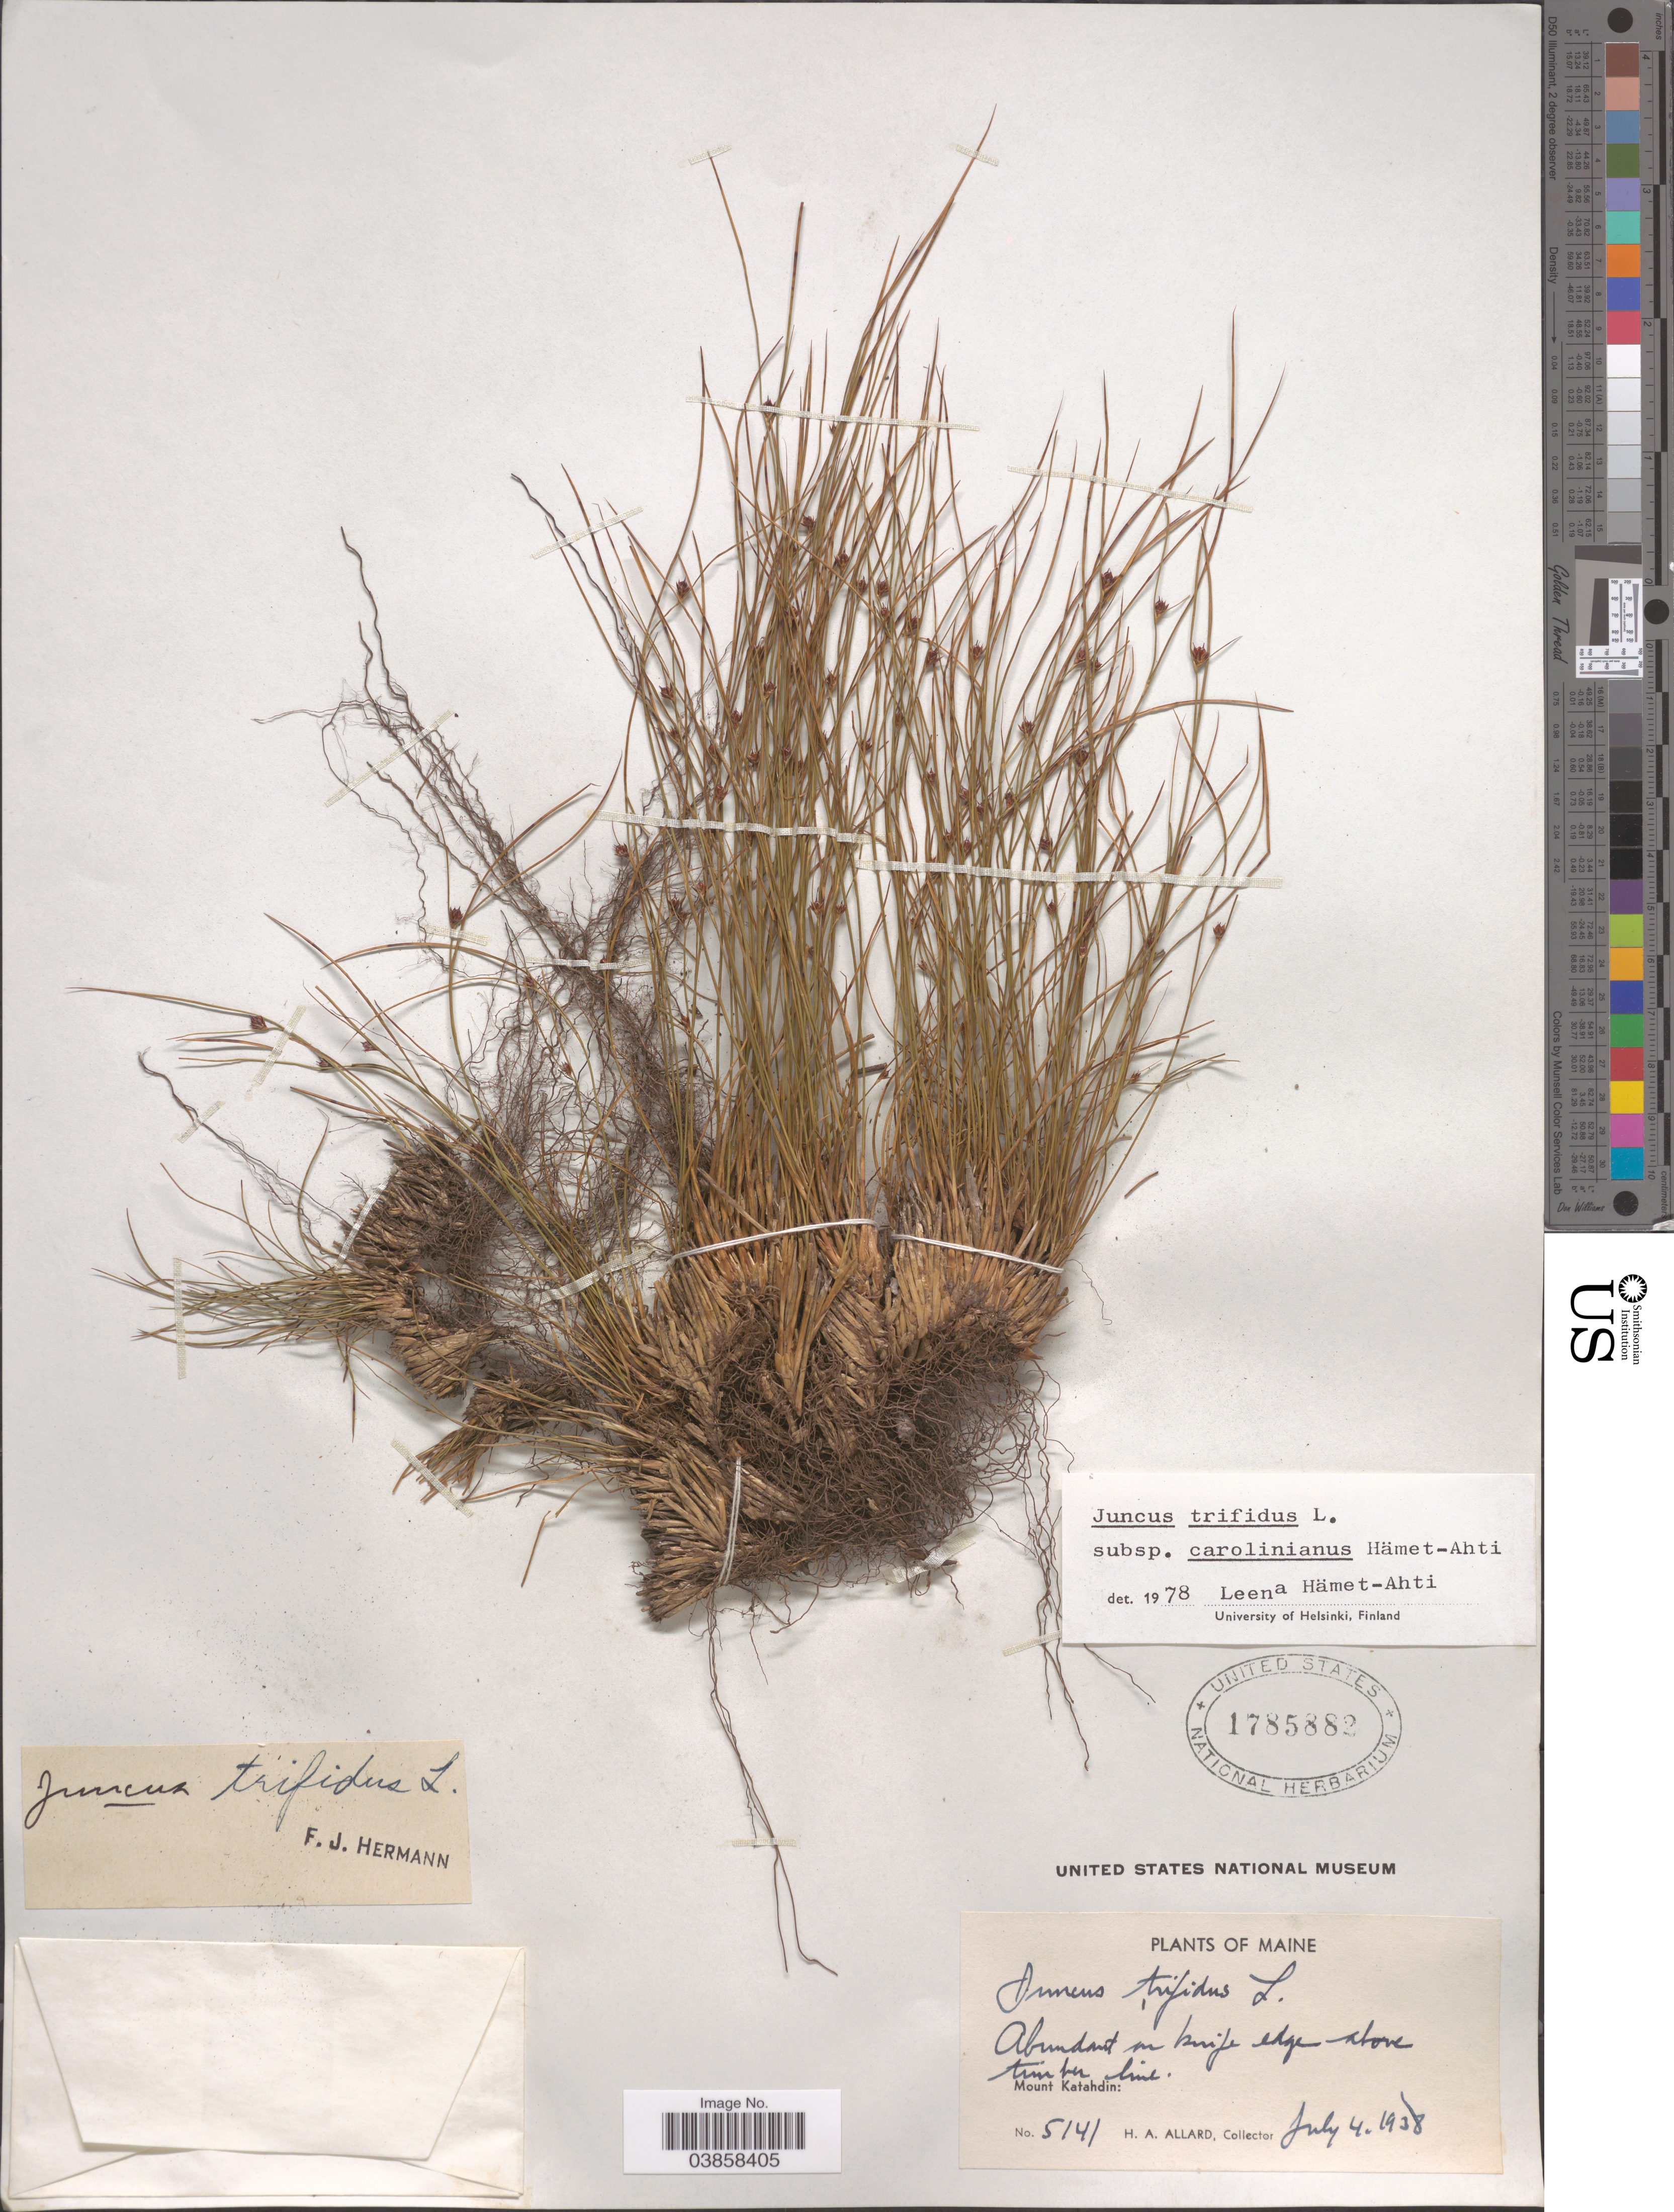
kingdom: Plantae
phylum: Tracheophyta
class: Liliopsida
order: Poales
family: Juncaceae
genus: Juncus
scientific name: Juncus trifidus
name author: L.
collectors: H. A. Allard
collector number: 5141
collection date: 1938-07-04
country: United States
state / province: Maine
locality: Abundant in knife edge above timberline. Mount Katahdin.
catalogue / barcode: US 1785882